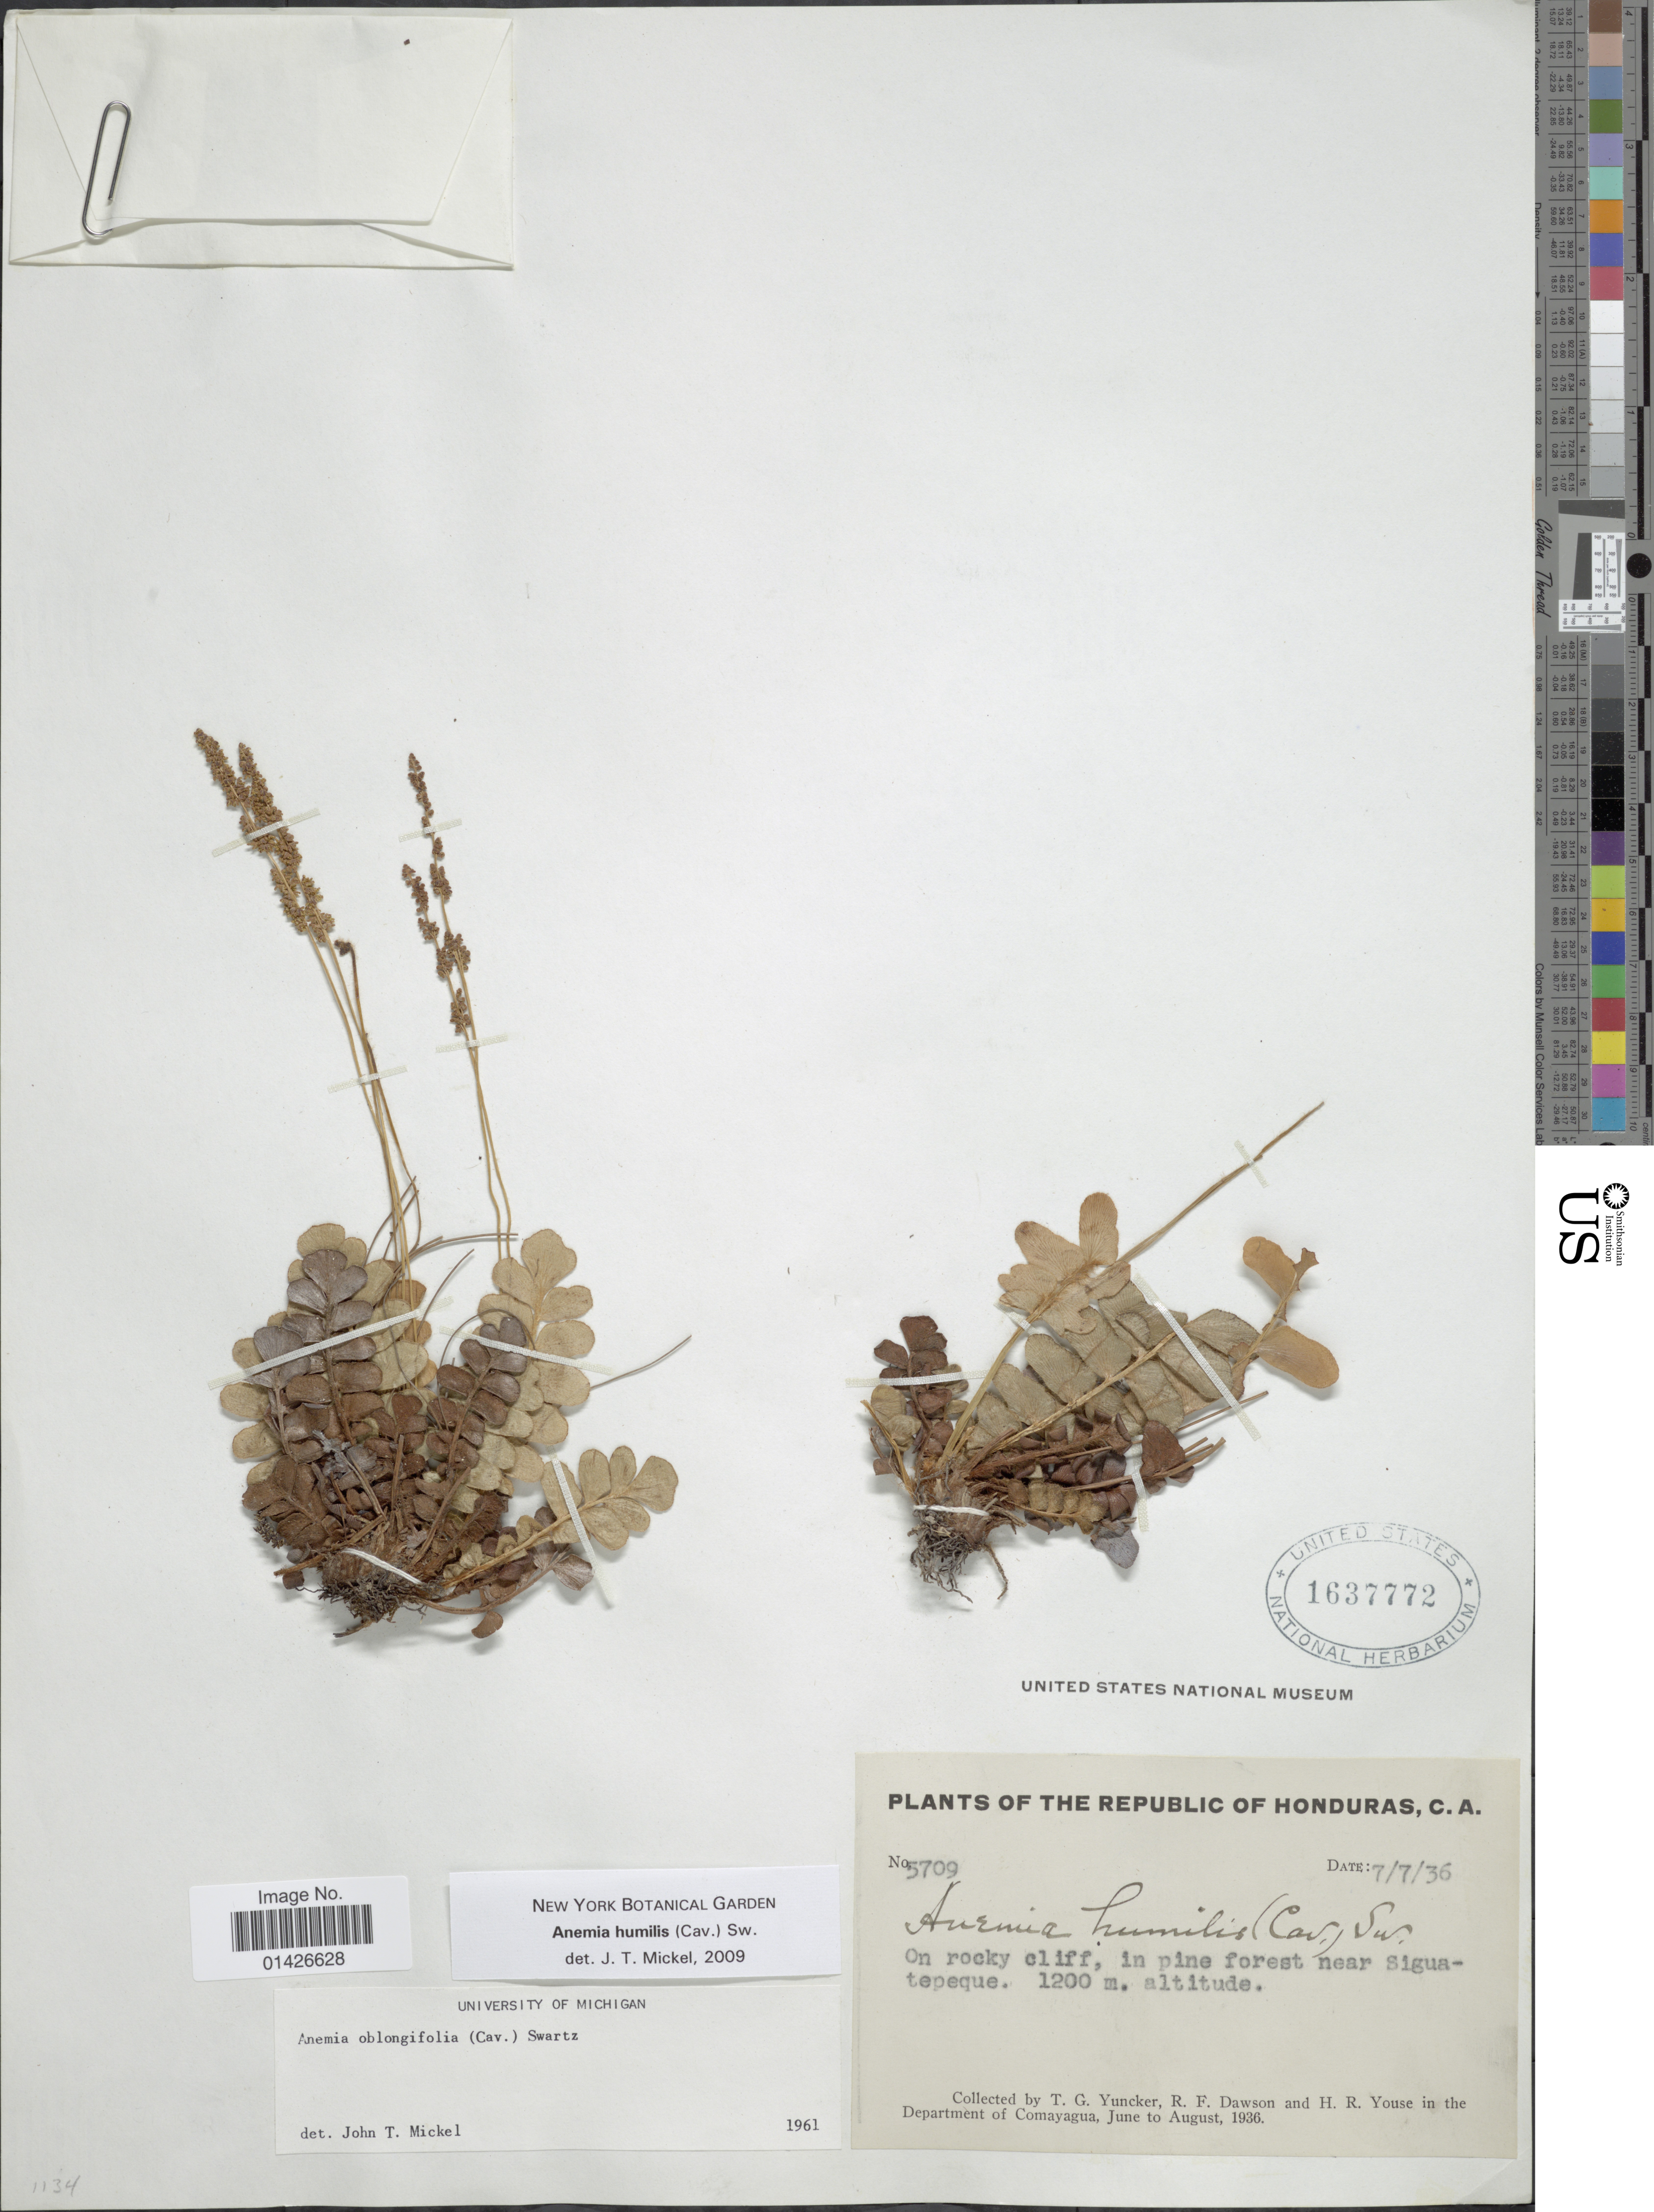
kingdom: Plantae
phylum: Tracheophyta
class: Polypodiopsida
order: Schizaeales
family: Anemiaceae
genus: Anemia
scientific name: Anemia humilis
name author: (Cav.) Sw.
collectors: T. G. Yuncker & R. F. Dawson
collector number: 5709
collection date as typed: Transcribed d/m/y: 7/7/36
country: Honduras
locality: The Republic of Honduras, C.A. On rocky cliff, in pine forest near Siguatepeque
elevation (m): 1200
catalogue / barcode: US 1637772